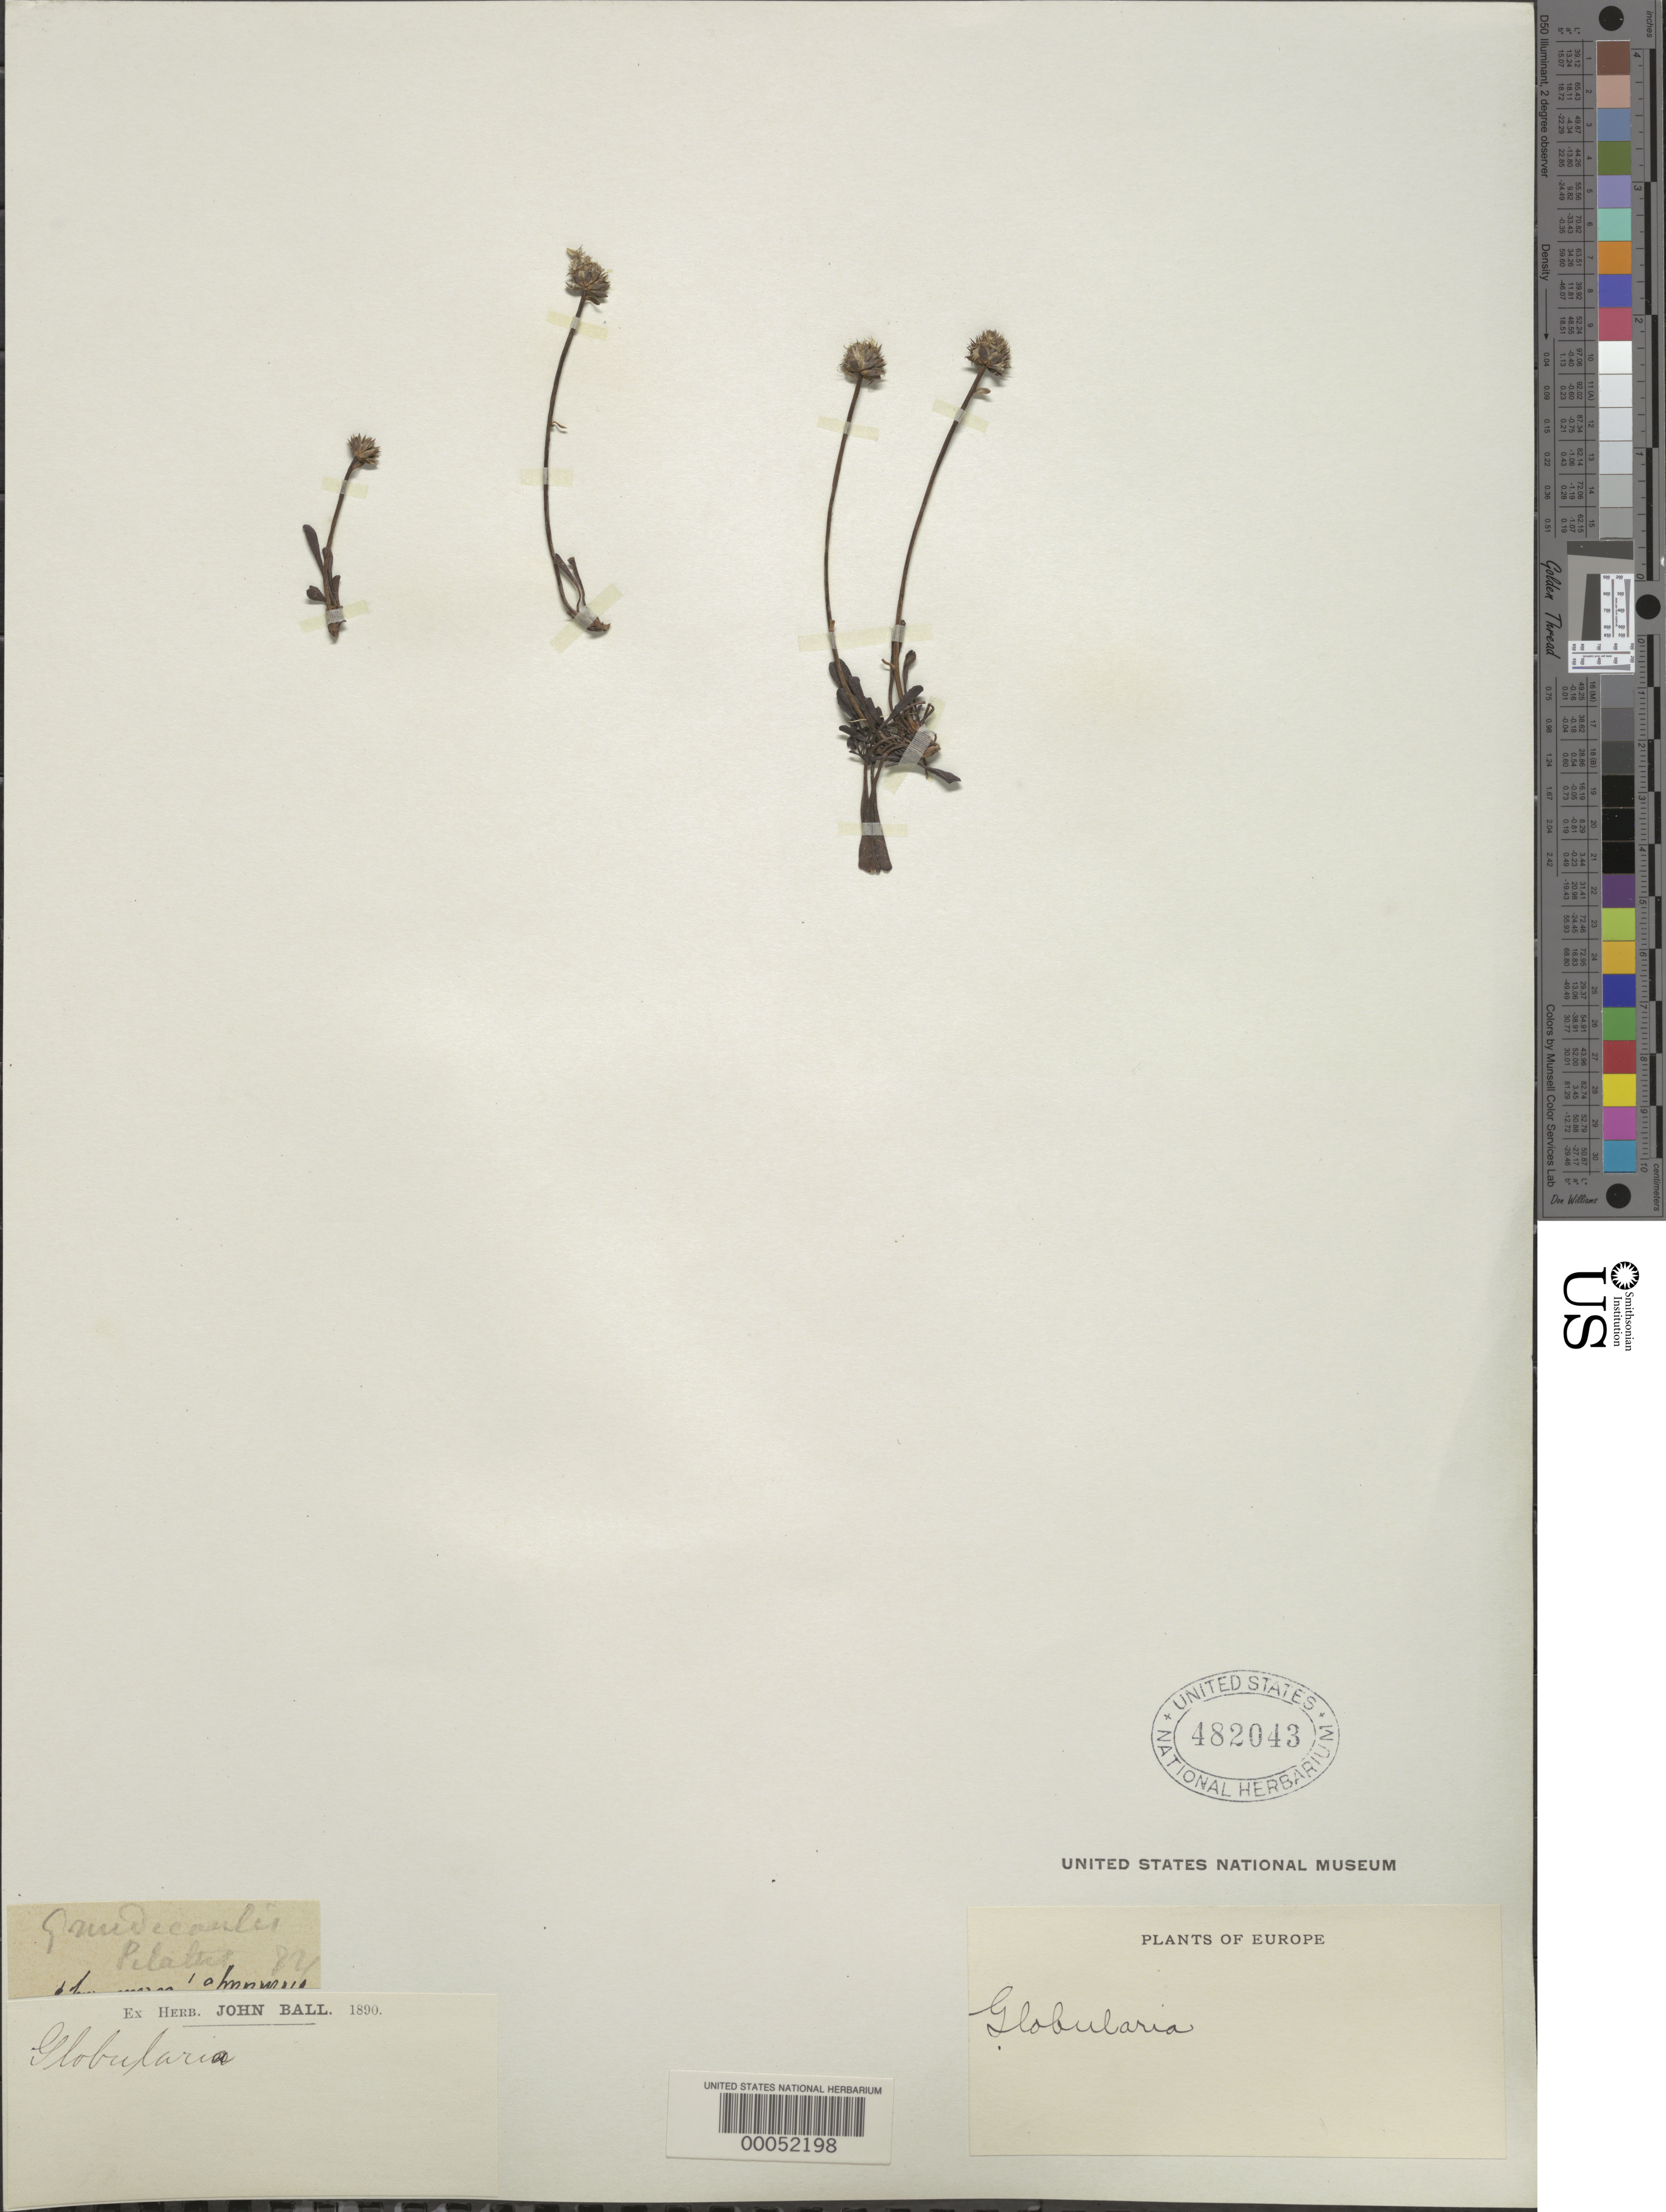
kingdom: Plantae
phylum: Tracheophyta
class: Magnoliopsida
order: Lamiales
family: Plantaginaceae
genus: Globularia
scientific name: Globularia sp.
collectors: J. Ball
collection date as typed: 1890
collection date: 1890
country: Panama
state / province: Chiriquí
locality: Around San Felix.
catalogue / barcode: US 482043